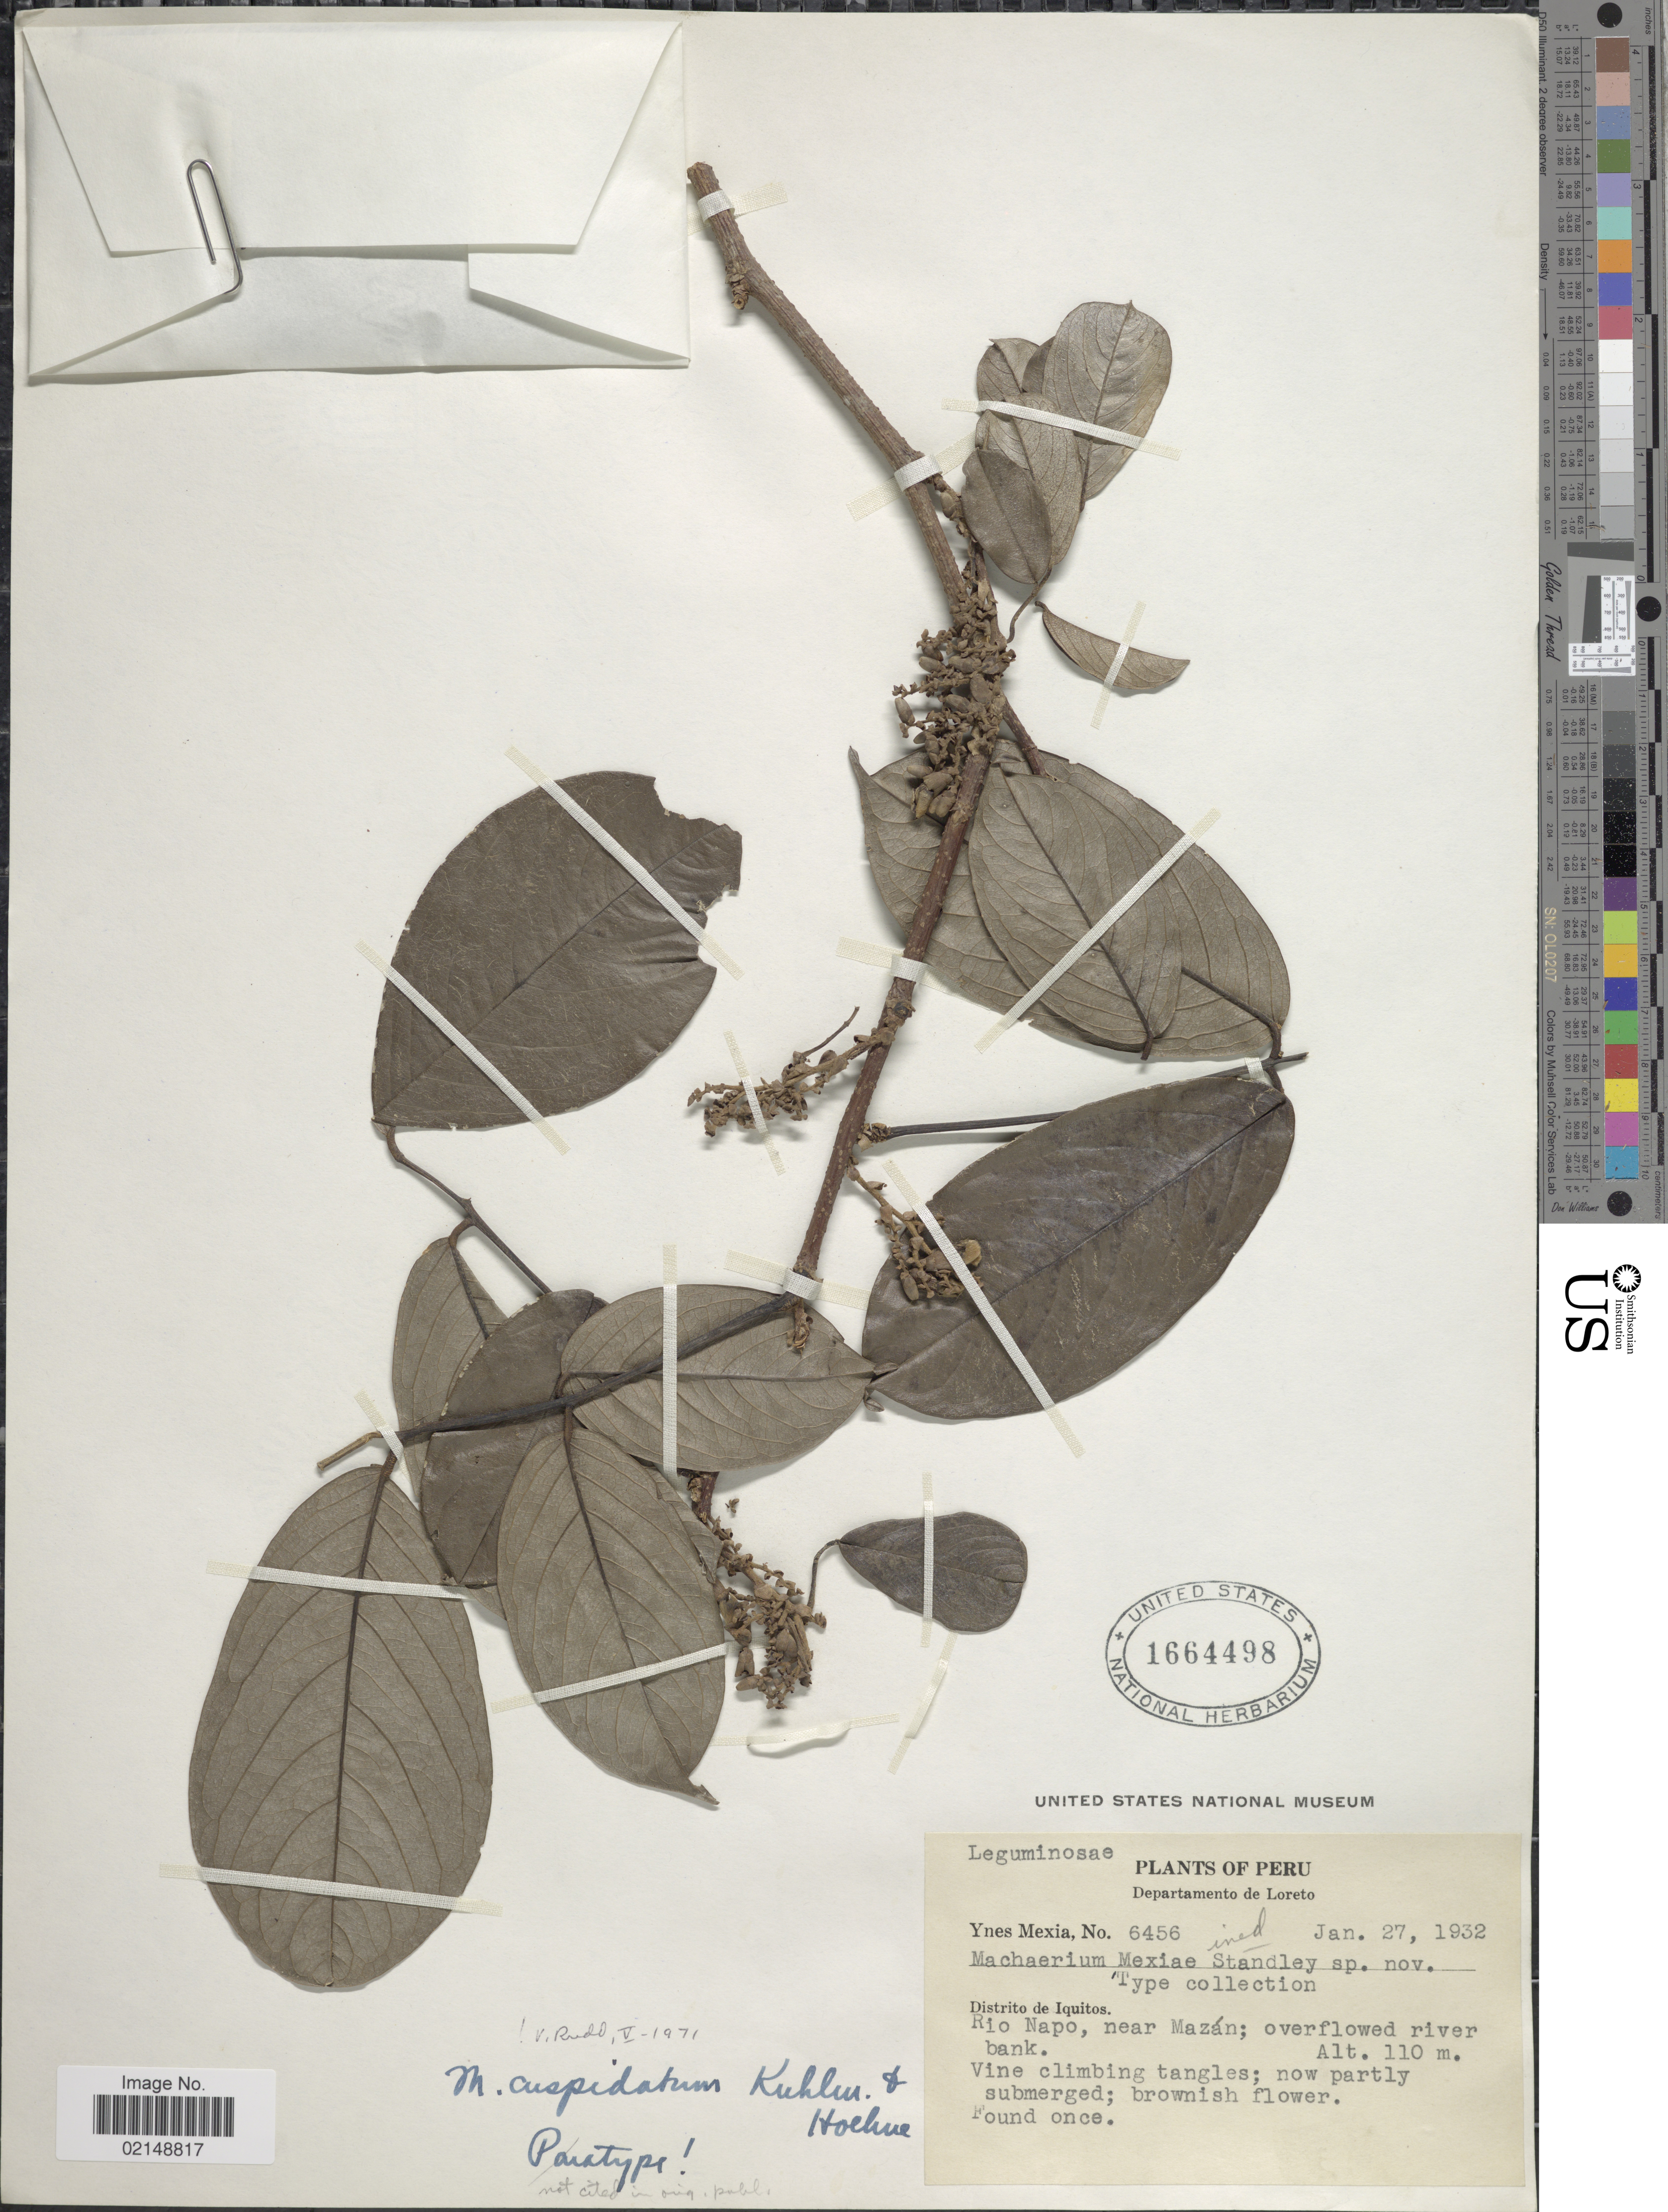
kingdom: Plantae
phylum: Tracheophyta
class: Magnoliopsida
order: Fabales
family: Fabaceae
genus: Machaerium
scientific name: Machaerium cuspidatum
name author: Kuhlm. & Hoehne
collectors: Y. Mexia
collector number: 6456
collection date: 1932-01-27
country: Peru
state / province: Loreto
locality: Distrito de Iquitos, Rio Napo, near Mazan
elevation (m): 110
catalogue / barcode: US 1664498